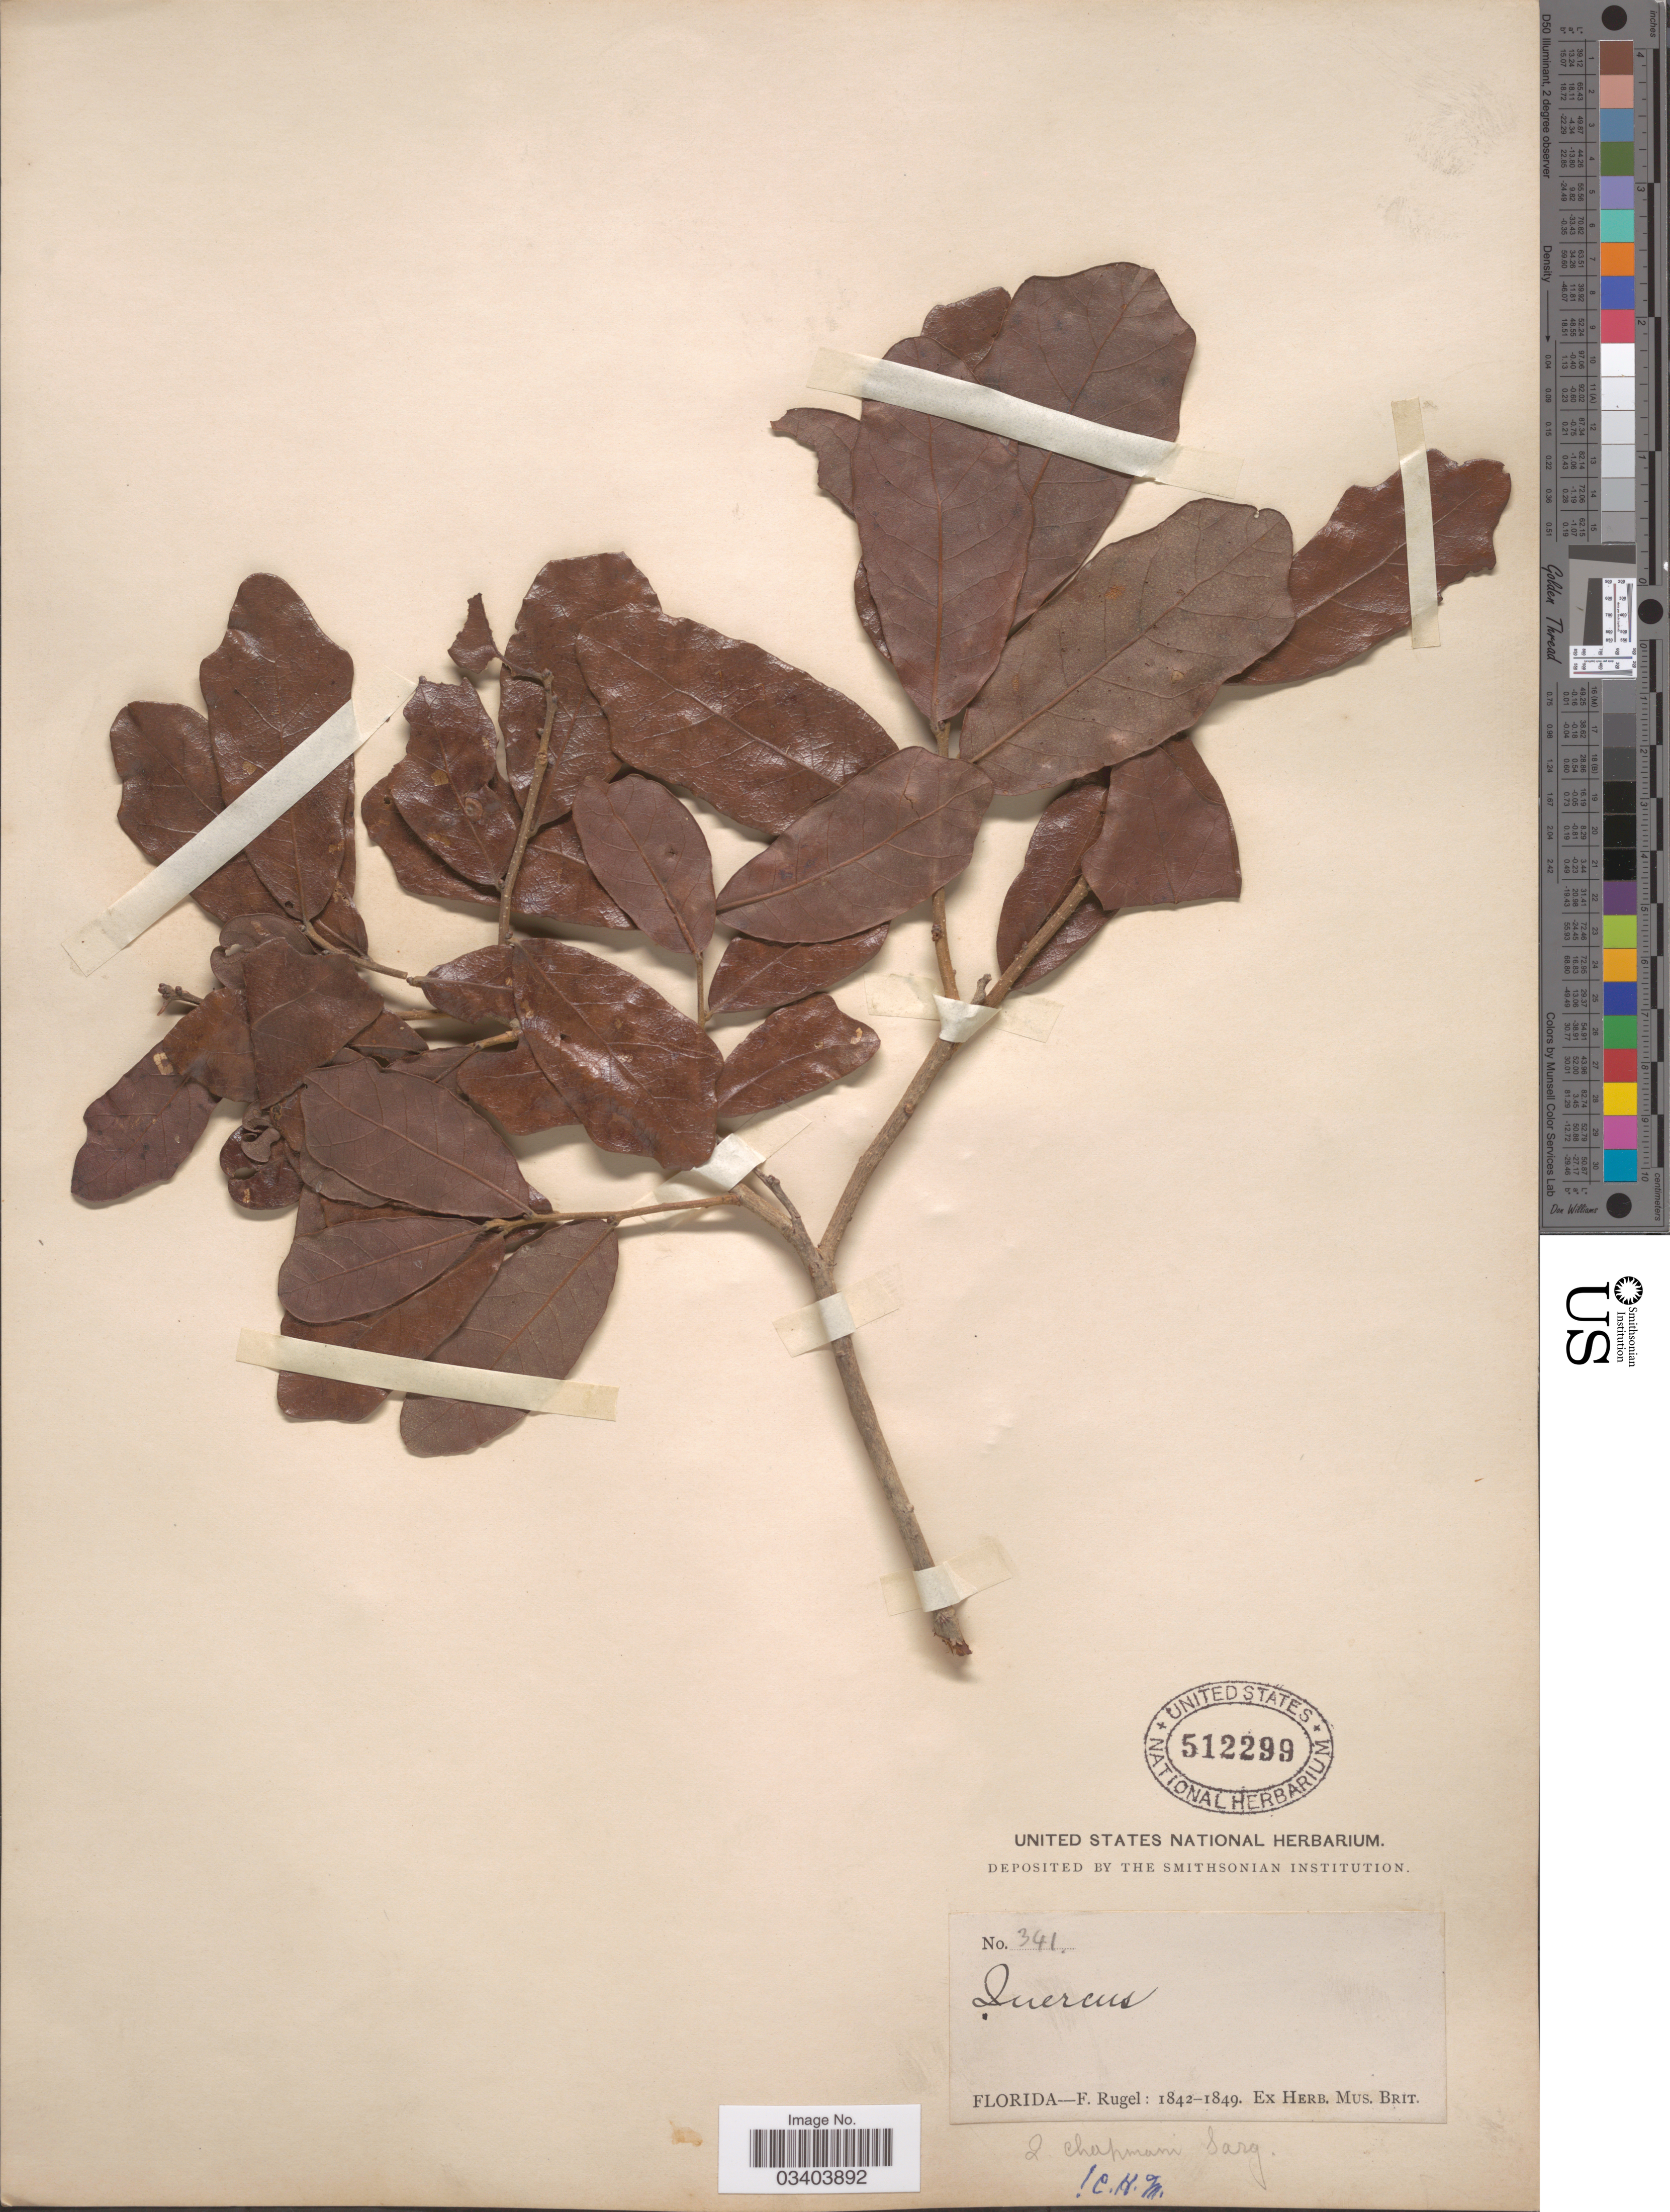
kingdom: Plantae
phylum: Tracheophyta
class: Magnoliopsida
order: Fagales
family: Fagaceae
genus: Quercus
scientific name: Quercus chapmanii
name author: Sarg.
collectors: F. Rugel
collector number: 341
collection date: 1842/1849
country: United States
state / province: Florida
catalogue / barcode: US 512299